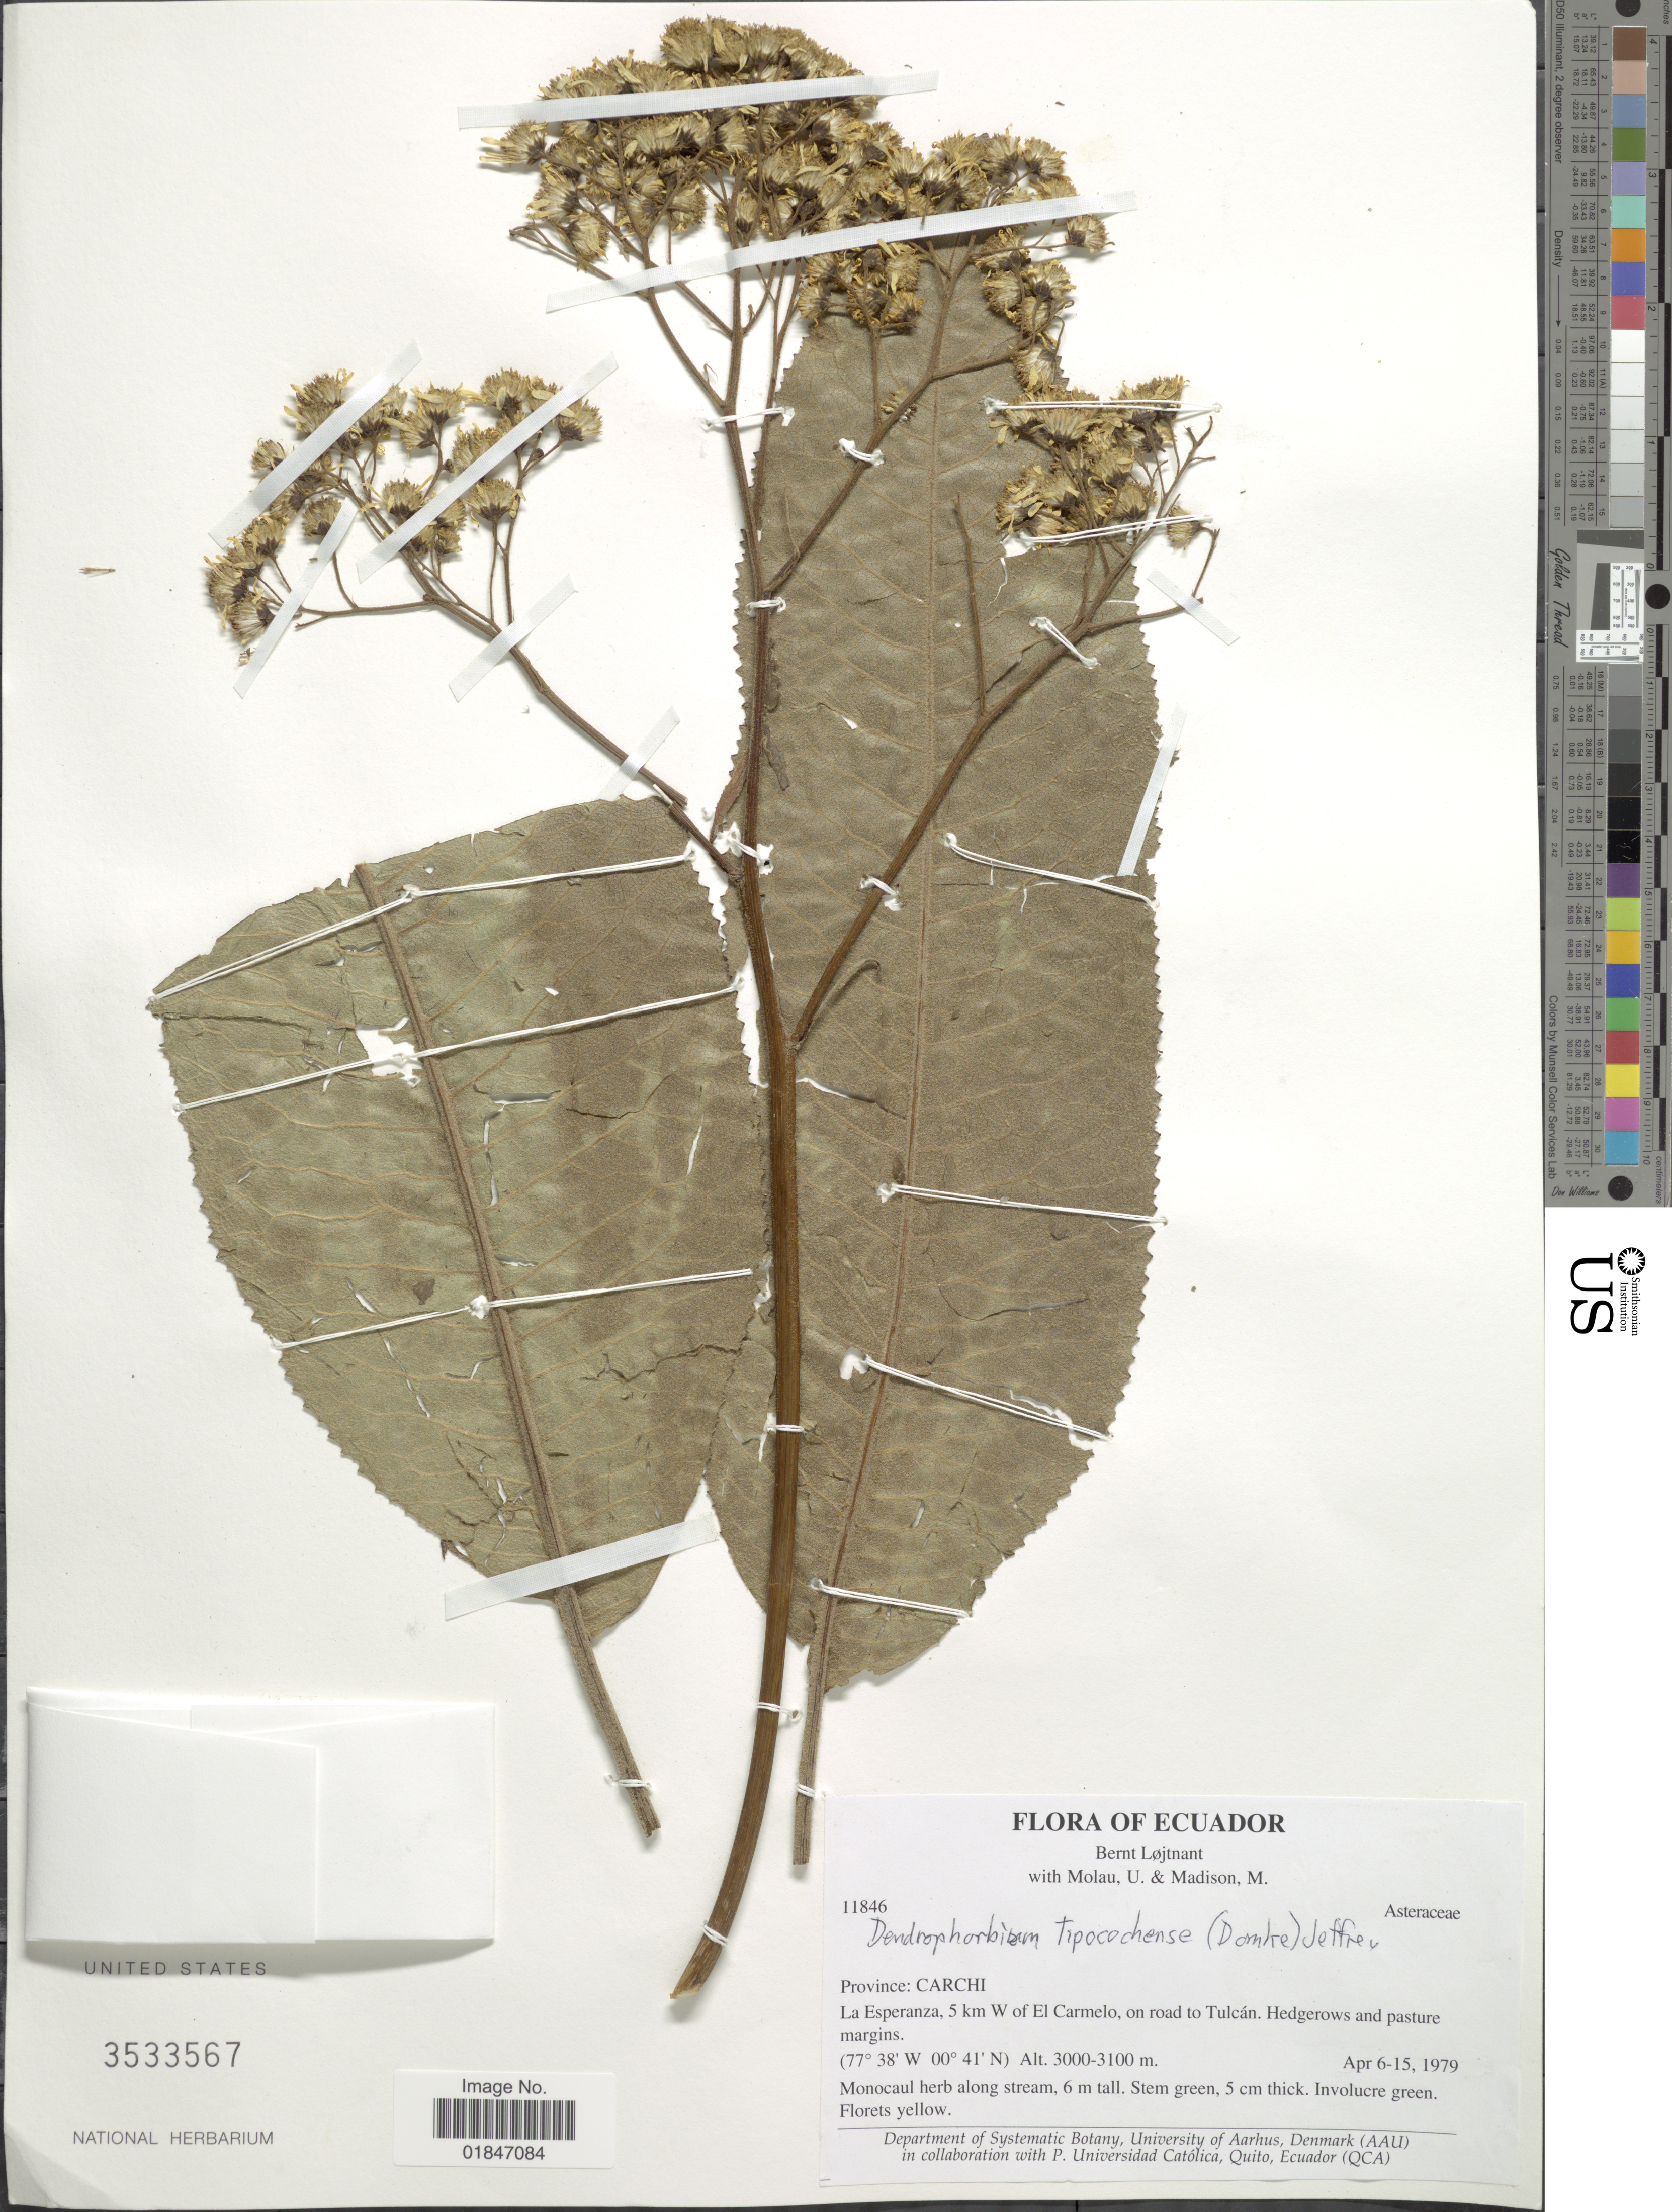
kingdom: Plantae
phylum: Tracheophyta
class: Magnoliopsida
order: Asterales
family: Asteraceae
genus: Dendrophorbium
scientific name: Dendrophorbium tipocochense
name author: (Domke) B. Nord.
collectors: B. Löjtnant, U. Molau & M. T. Madison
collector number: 11846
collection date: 1979-04-06/1979-04-15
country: Ecuador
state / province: Carchi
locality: Province Carchi, La Esperanza, 5 km W of El Carnelo, on roadto Tulcan.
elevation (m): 3000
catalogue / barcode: US 3533567